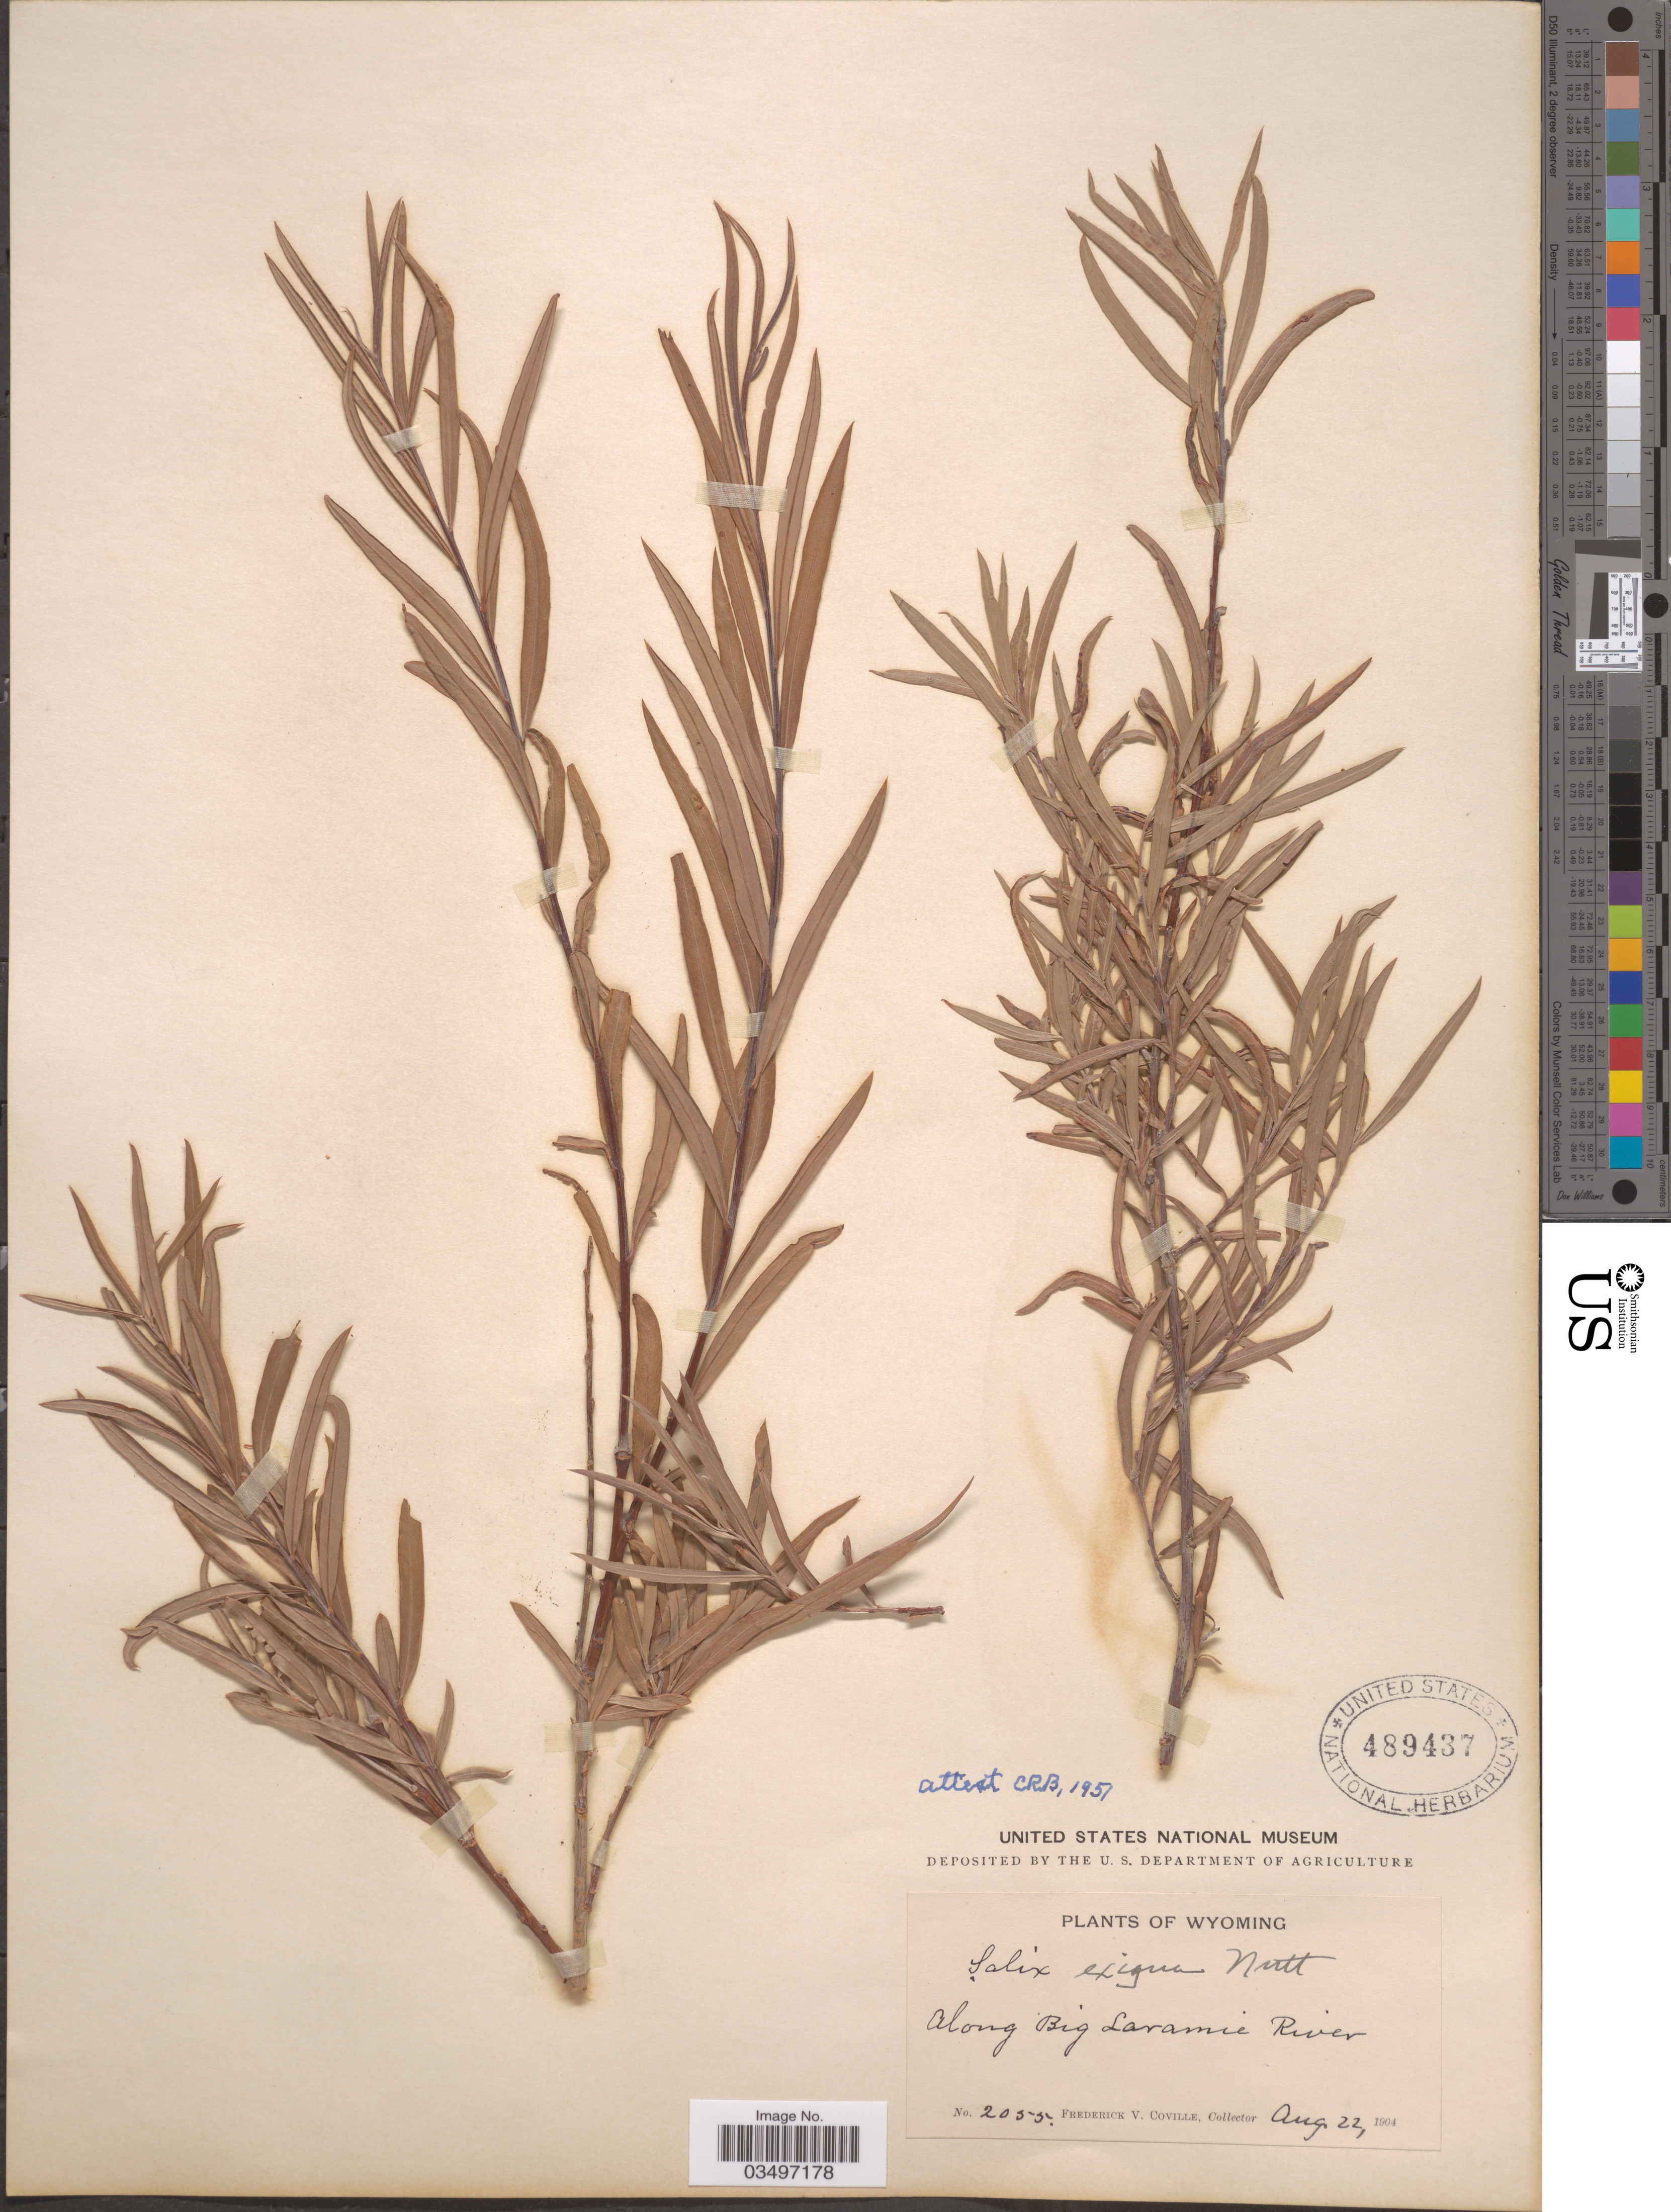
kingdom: Plantae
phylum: Tracheophyta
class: Magnoliopsida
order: Malpighiales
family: Salicaceae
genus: Salix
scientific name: Salix exigua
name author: Nutt.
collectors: F. V. Coville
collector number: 2055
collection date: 1904-08-22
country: United States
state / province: Wyoming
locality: Along Big Laramie River.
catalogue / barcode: US 489437